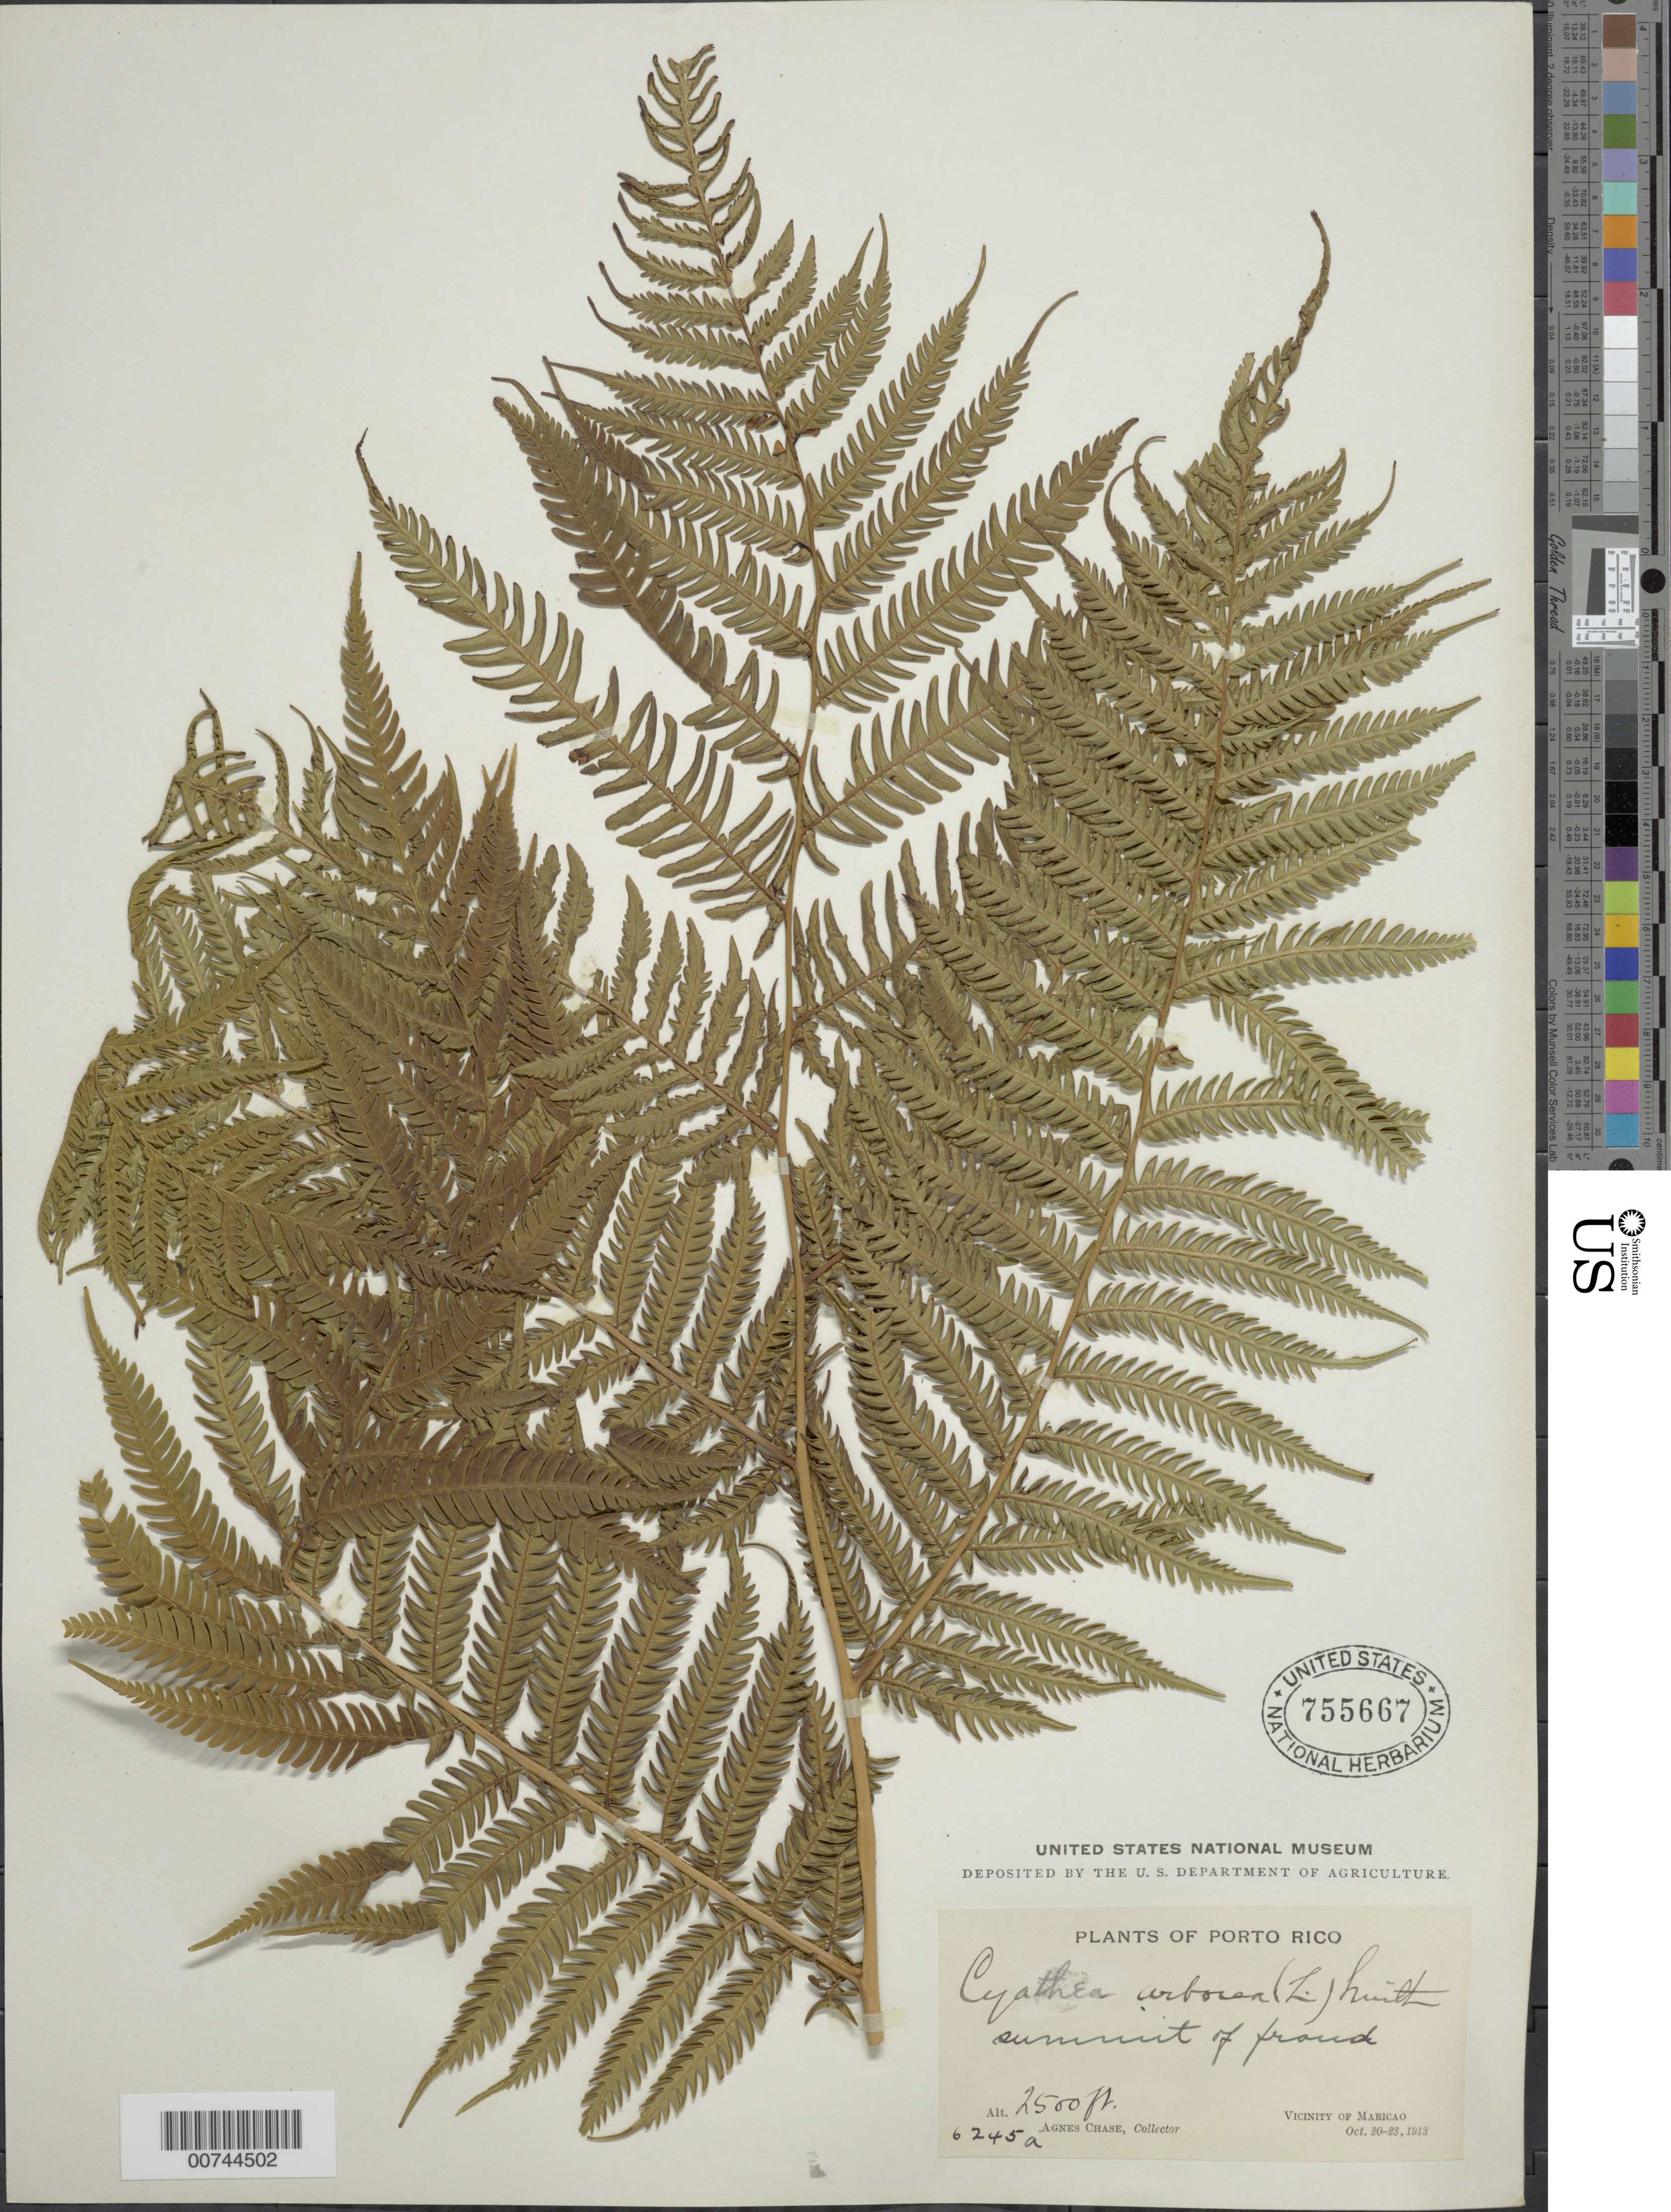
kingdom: Plantae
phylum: Tracheophyta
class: Polypodiopsida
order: Cyatheales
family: Cyatheaceae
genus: Cyathea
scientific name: Cyathea arborea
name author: (L.) Sm.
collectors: A. Chase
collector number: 6245a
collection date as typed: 20 Oct 1913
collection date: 1913-10-20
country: Puerto Rico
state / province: Maricao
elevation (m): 762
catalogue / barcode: US 755667